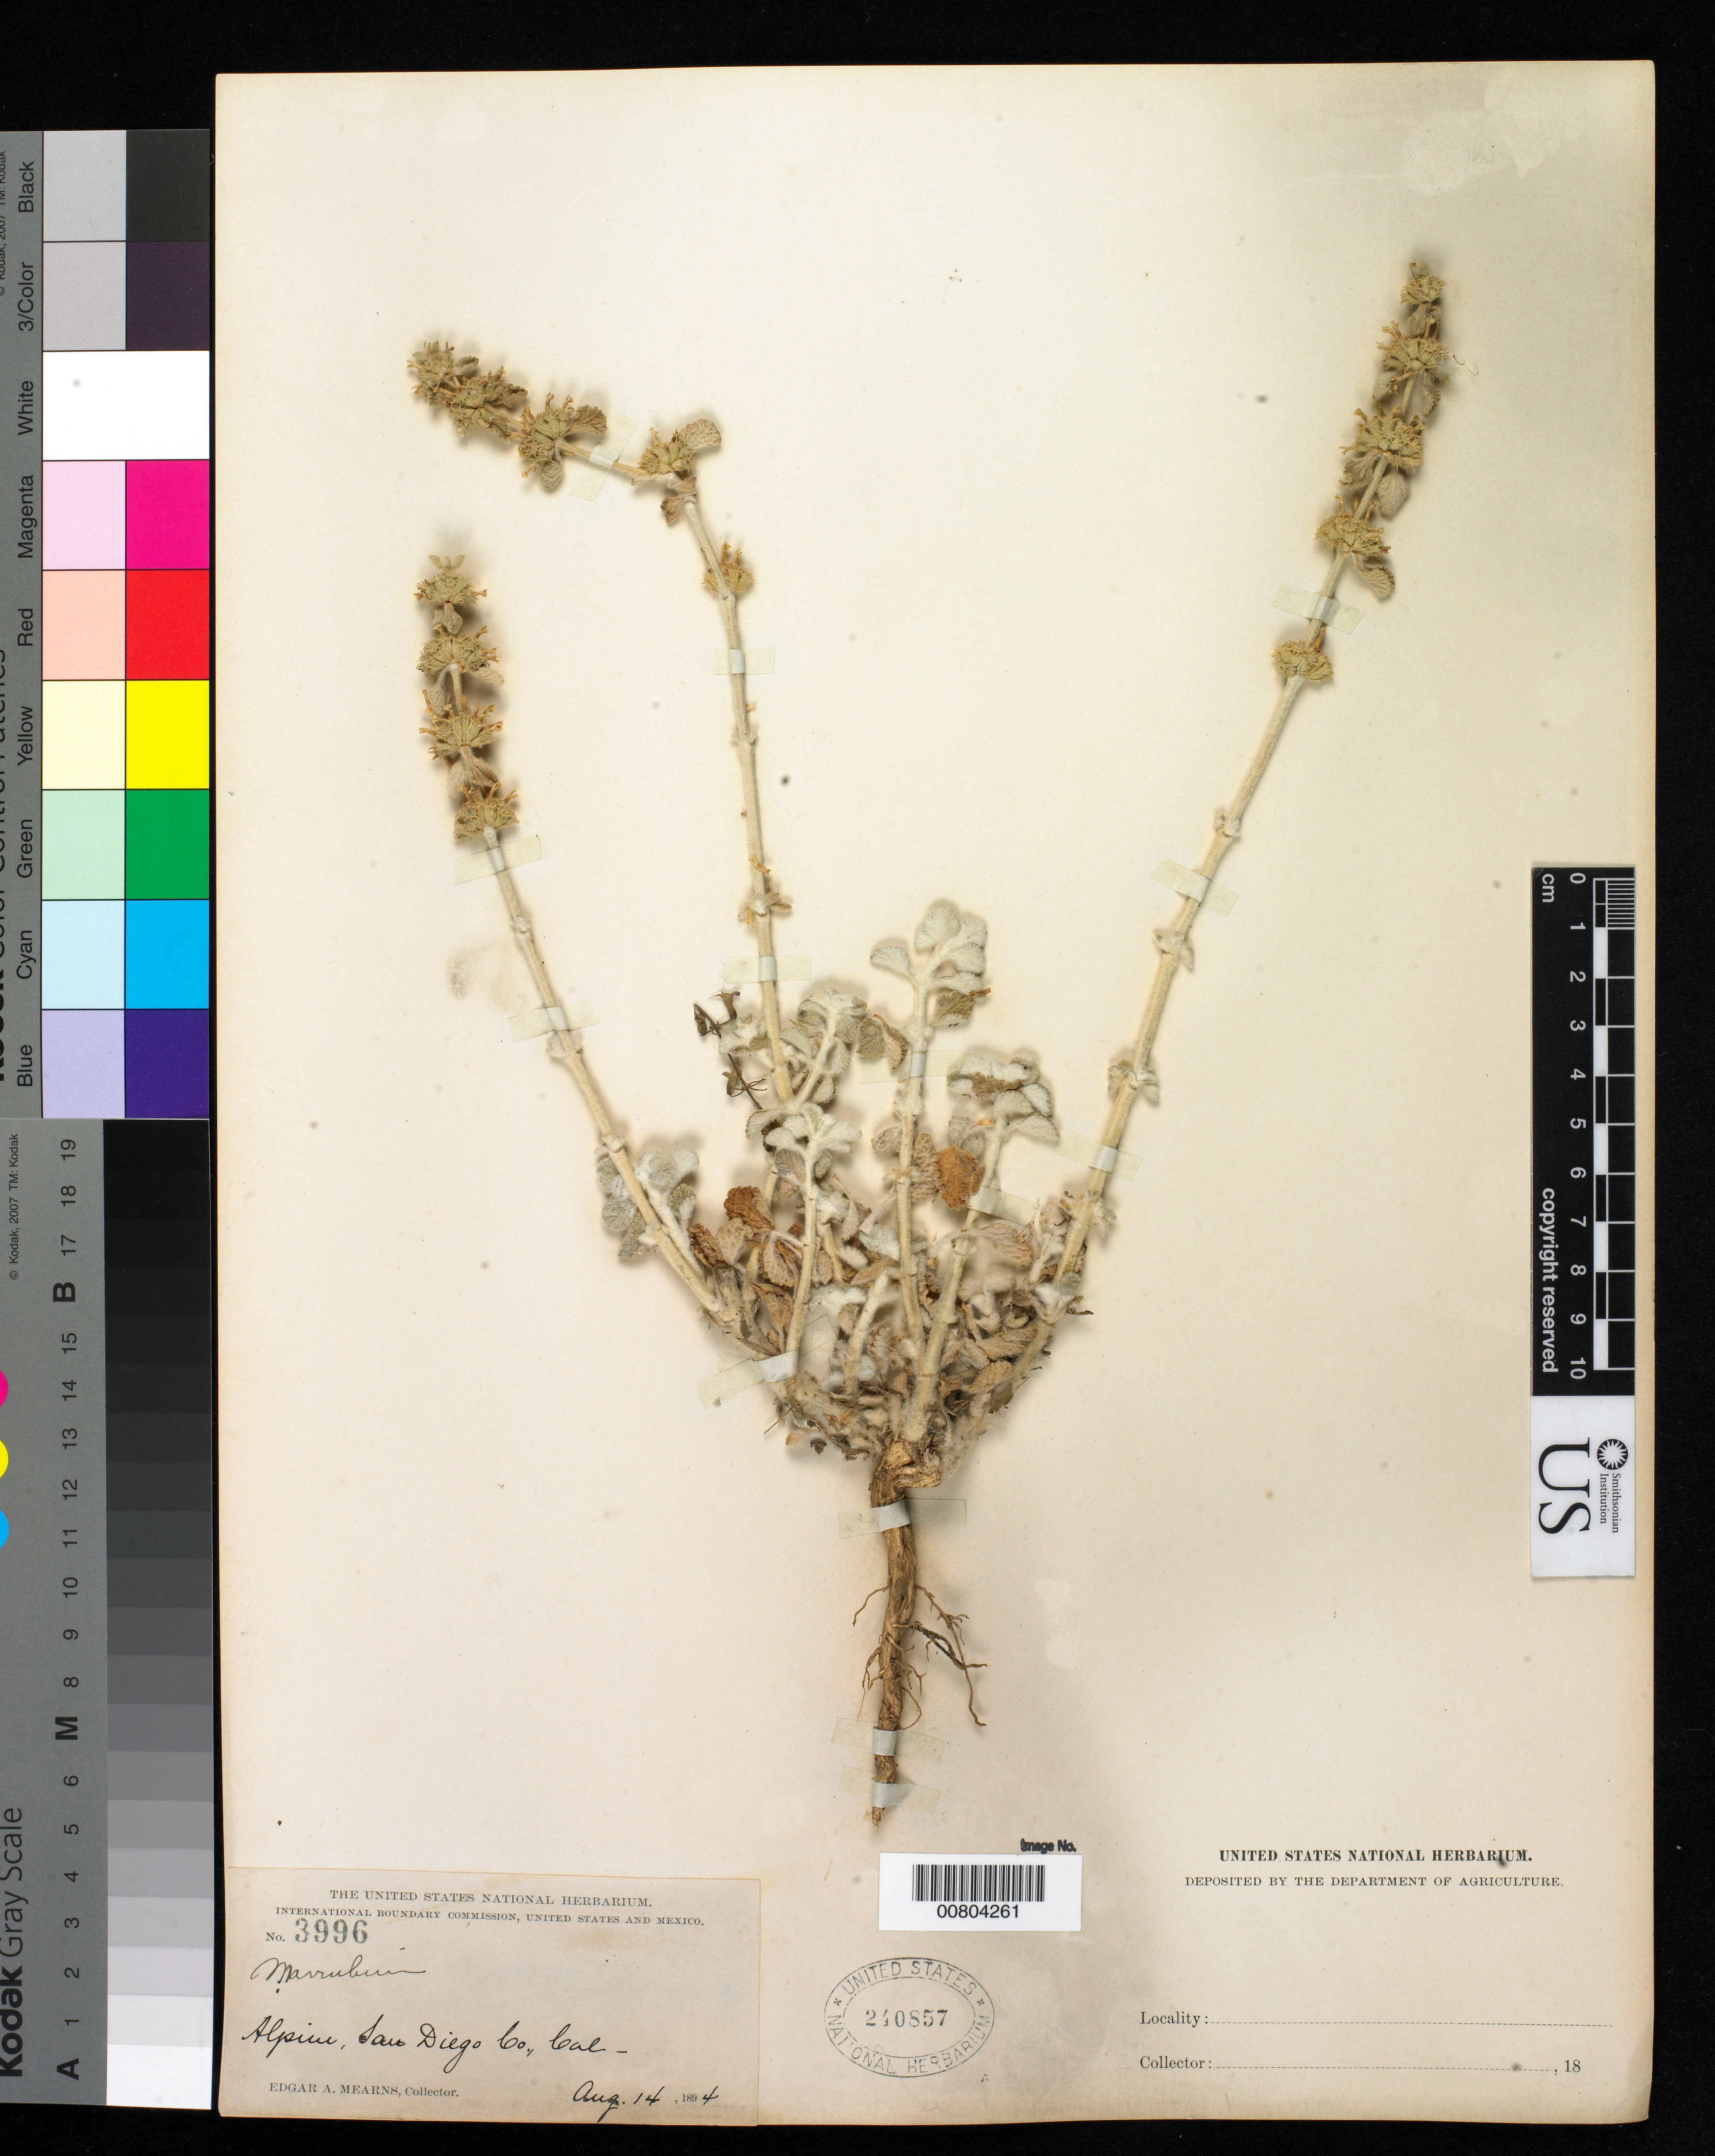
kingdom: Plantae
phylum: Tracheophyta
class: Magnoliopsida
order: Lamiales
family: Lamiaceae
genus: Marrubium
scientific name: Marrubium vulgare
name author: L.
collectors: E. A. Mearns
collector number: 3996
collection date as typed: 14 Aug 1894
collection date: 1894-08-14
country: United States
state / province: California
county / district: San Diego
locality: Alpine, San Diego County, California.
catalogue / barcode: US 240857